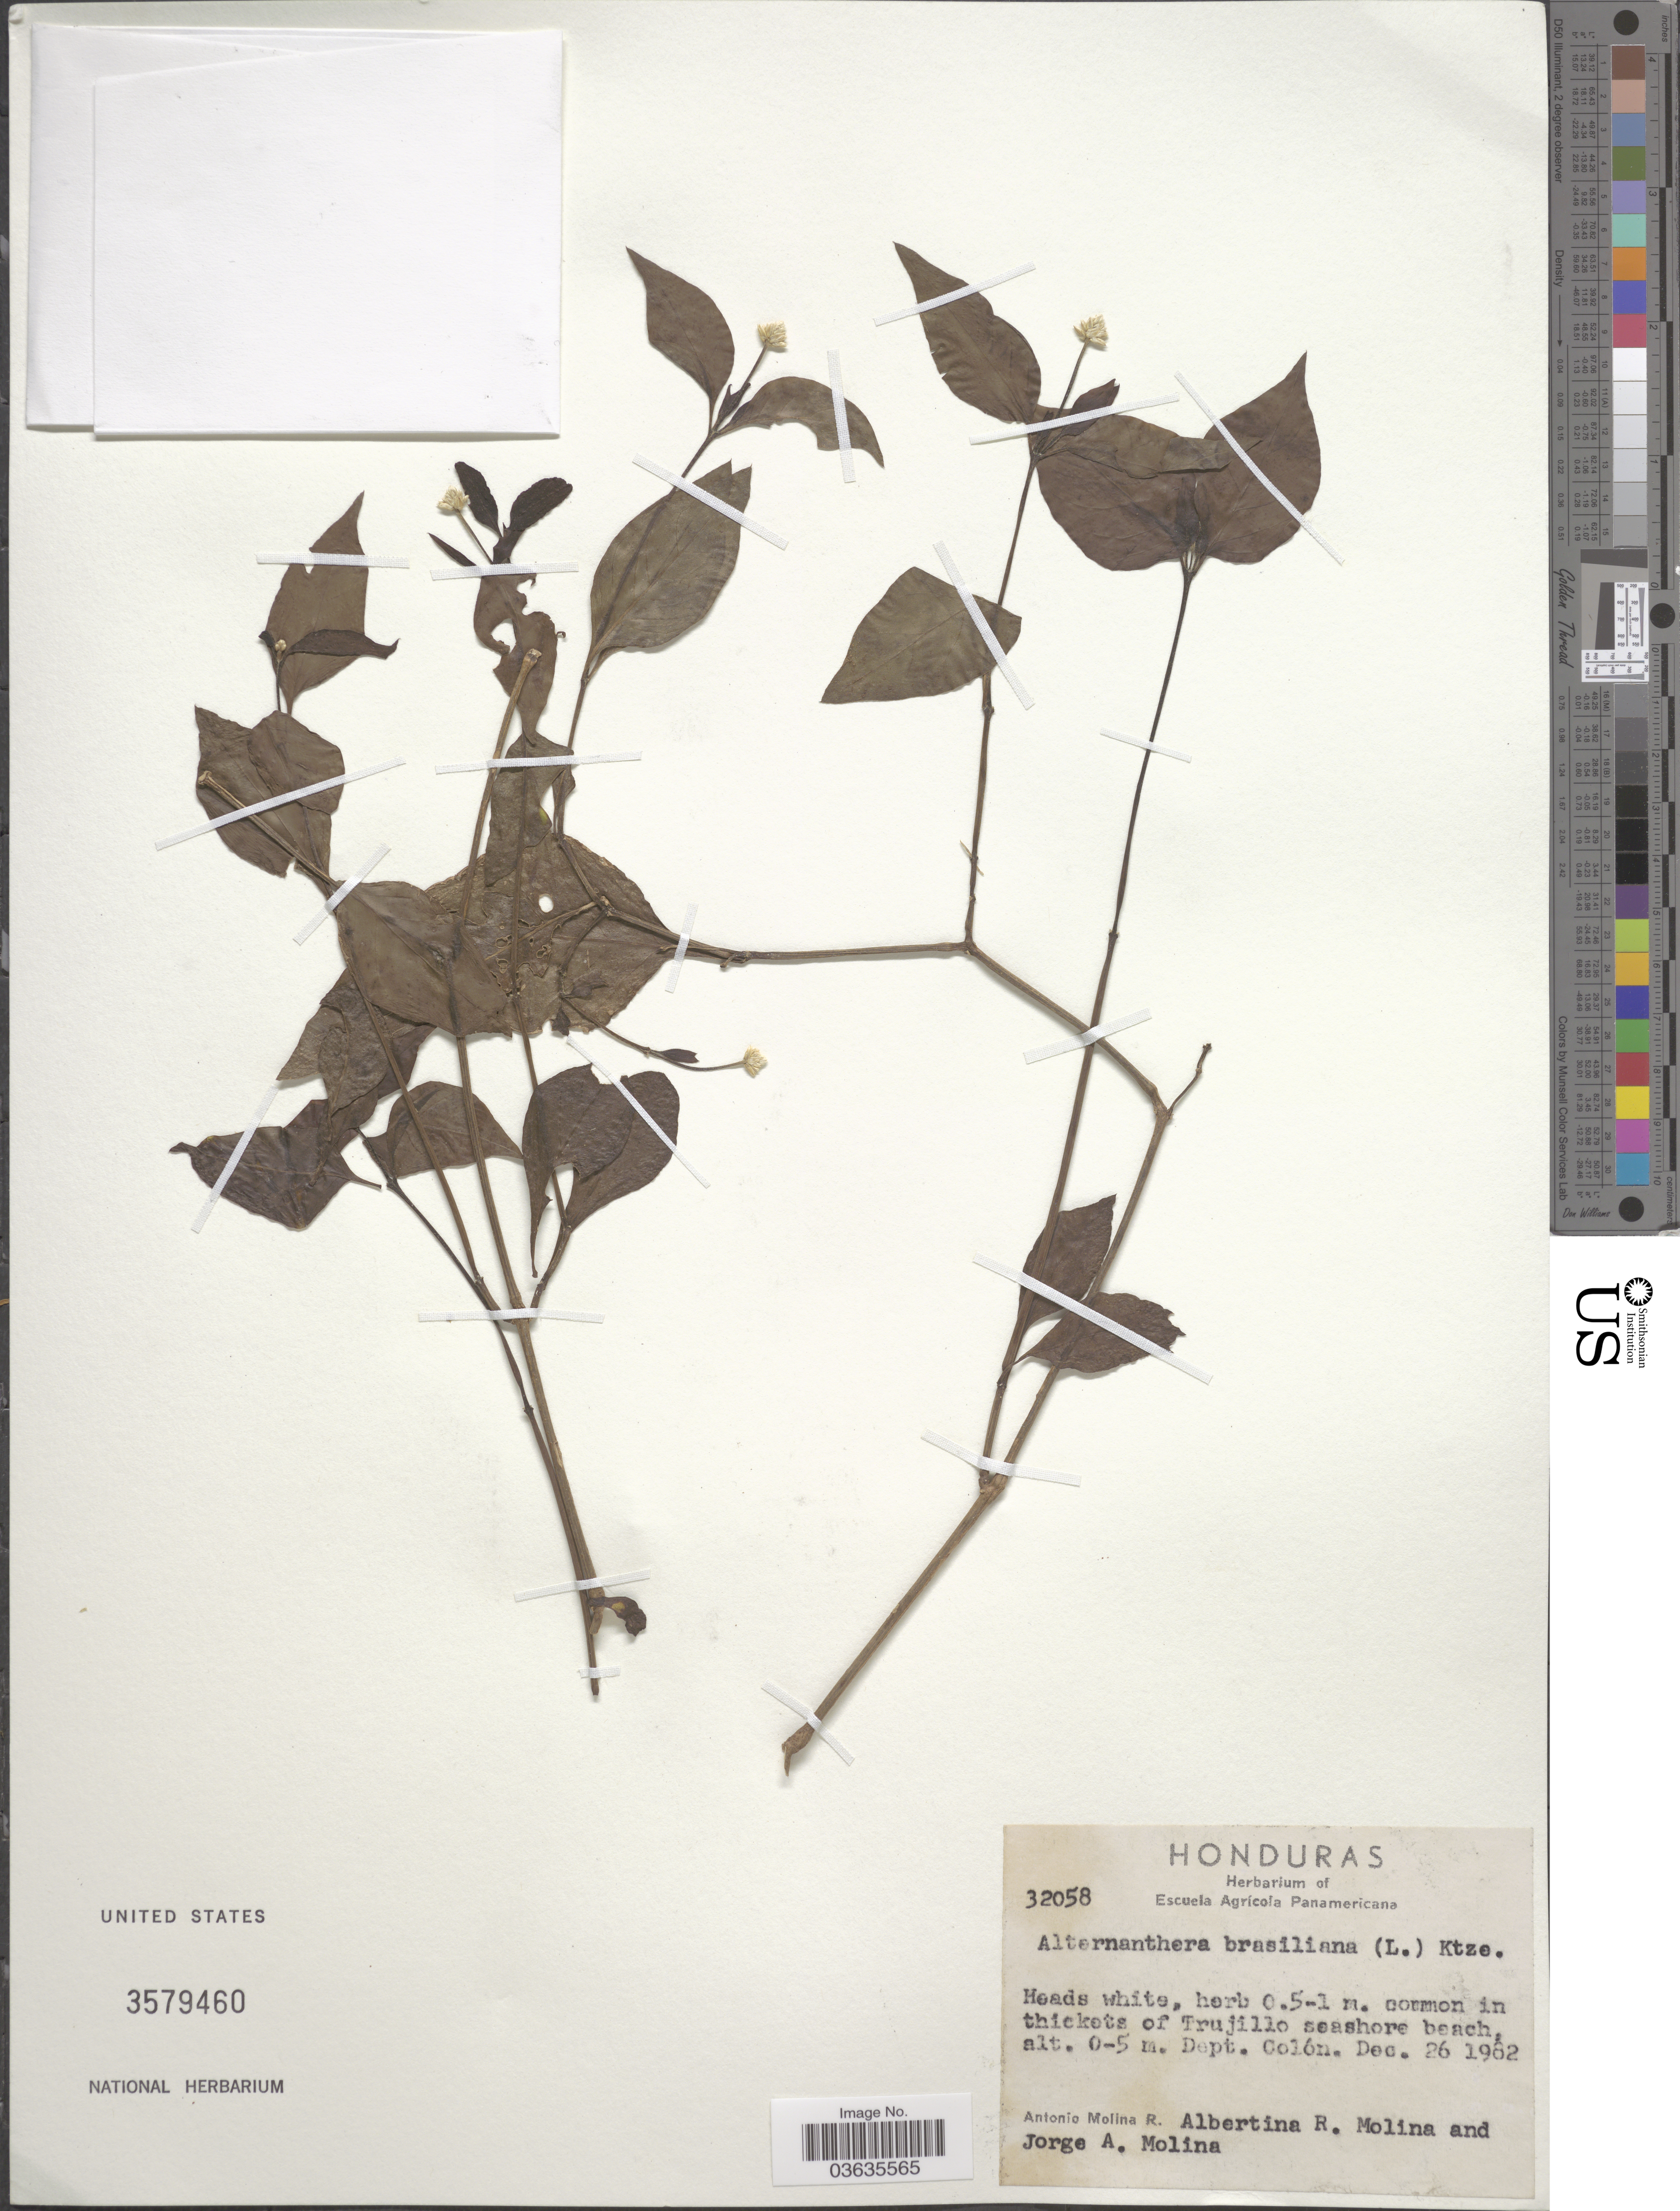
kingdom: Plantae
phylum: Tracheophyta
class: Magnoliopsida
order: Caryophyllales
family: Amaranthaceae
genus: Alternanthera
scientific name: Alternanthera brasiliana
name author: (L.) Kuntze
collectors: A. Molina R., A. R. Molina & J. A. Molina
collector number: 32058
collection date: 1982-12-26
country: Honduras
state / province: Colón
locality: Thickets of Trujillo seashore beach.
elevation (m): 0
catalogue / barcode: US 3579460